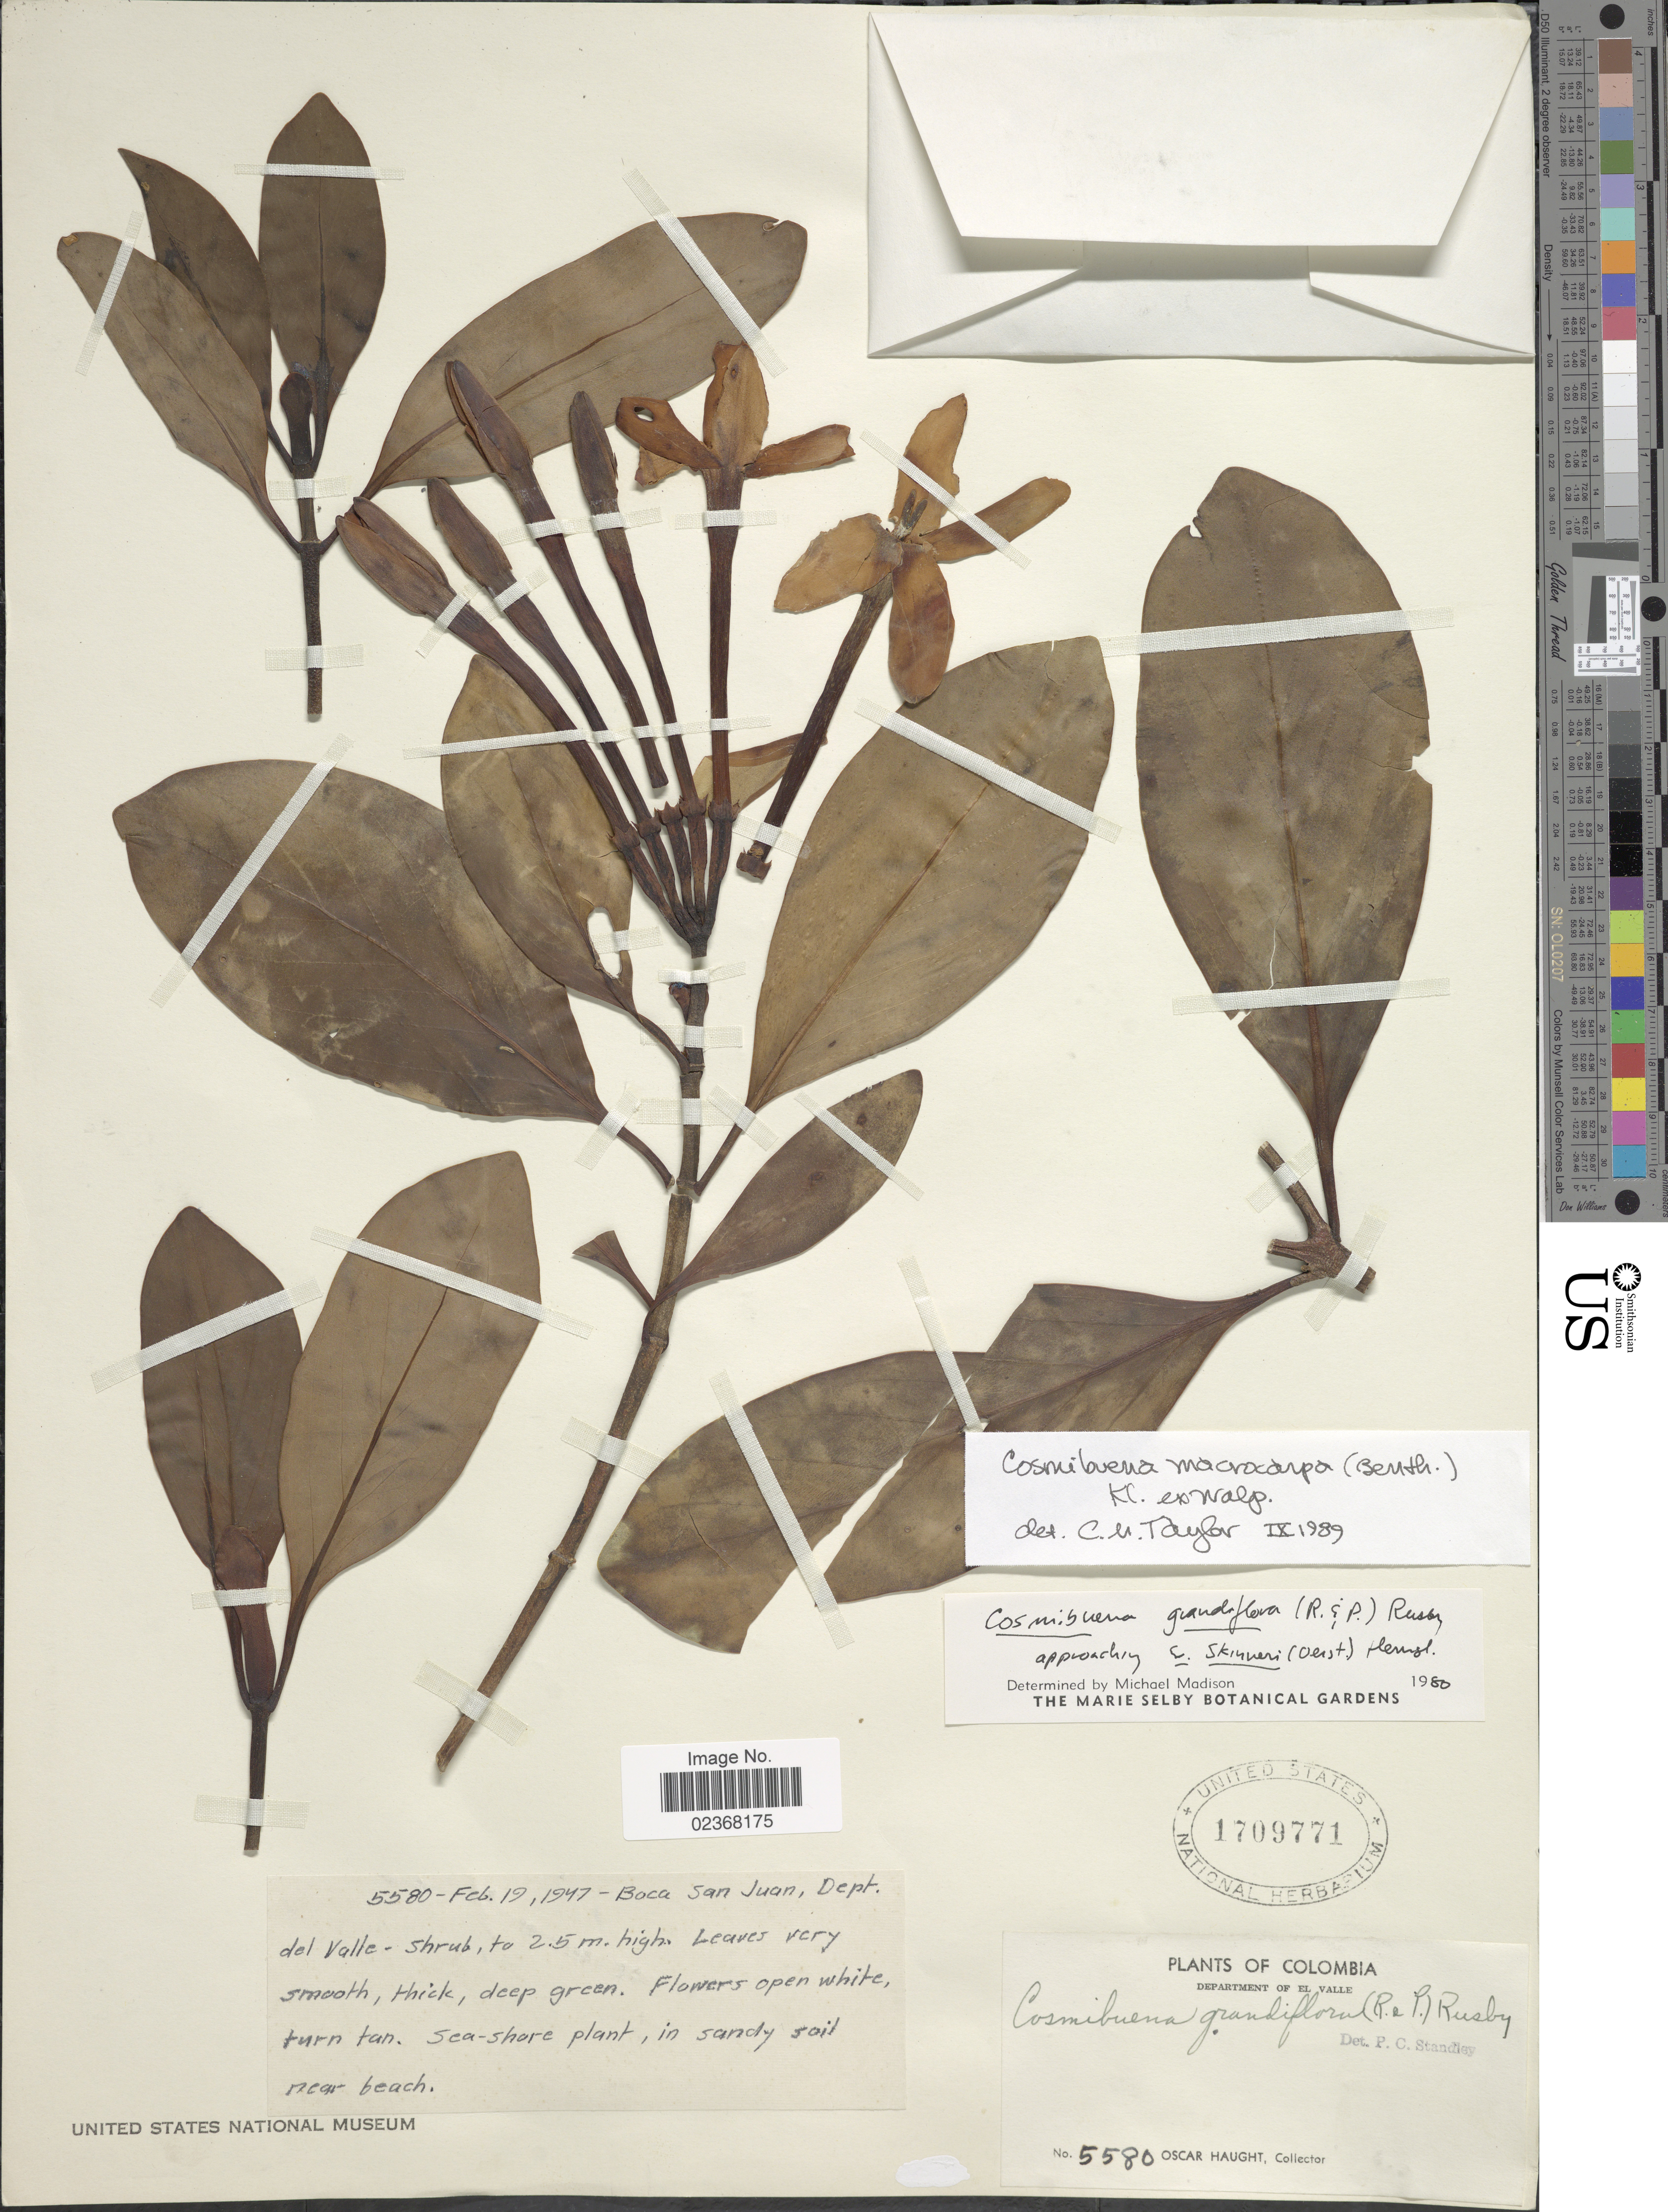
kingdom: Plantae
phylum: Tracheophyta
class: Magnoliopsida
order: Gentianales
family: Rubiaceae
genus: Cosmibuena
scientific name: Cosmibuena macrocarpa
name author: (Benth.) Klotzsch ex Walp.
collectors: O. L. Haught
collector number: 5580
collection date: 1947-02-19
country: Colombia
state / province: Valle del Cauca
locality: Boca San Juan, Dept. del Valle, Department of El Valle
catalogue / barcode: US 1709771